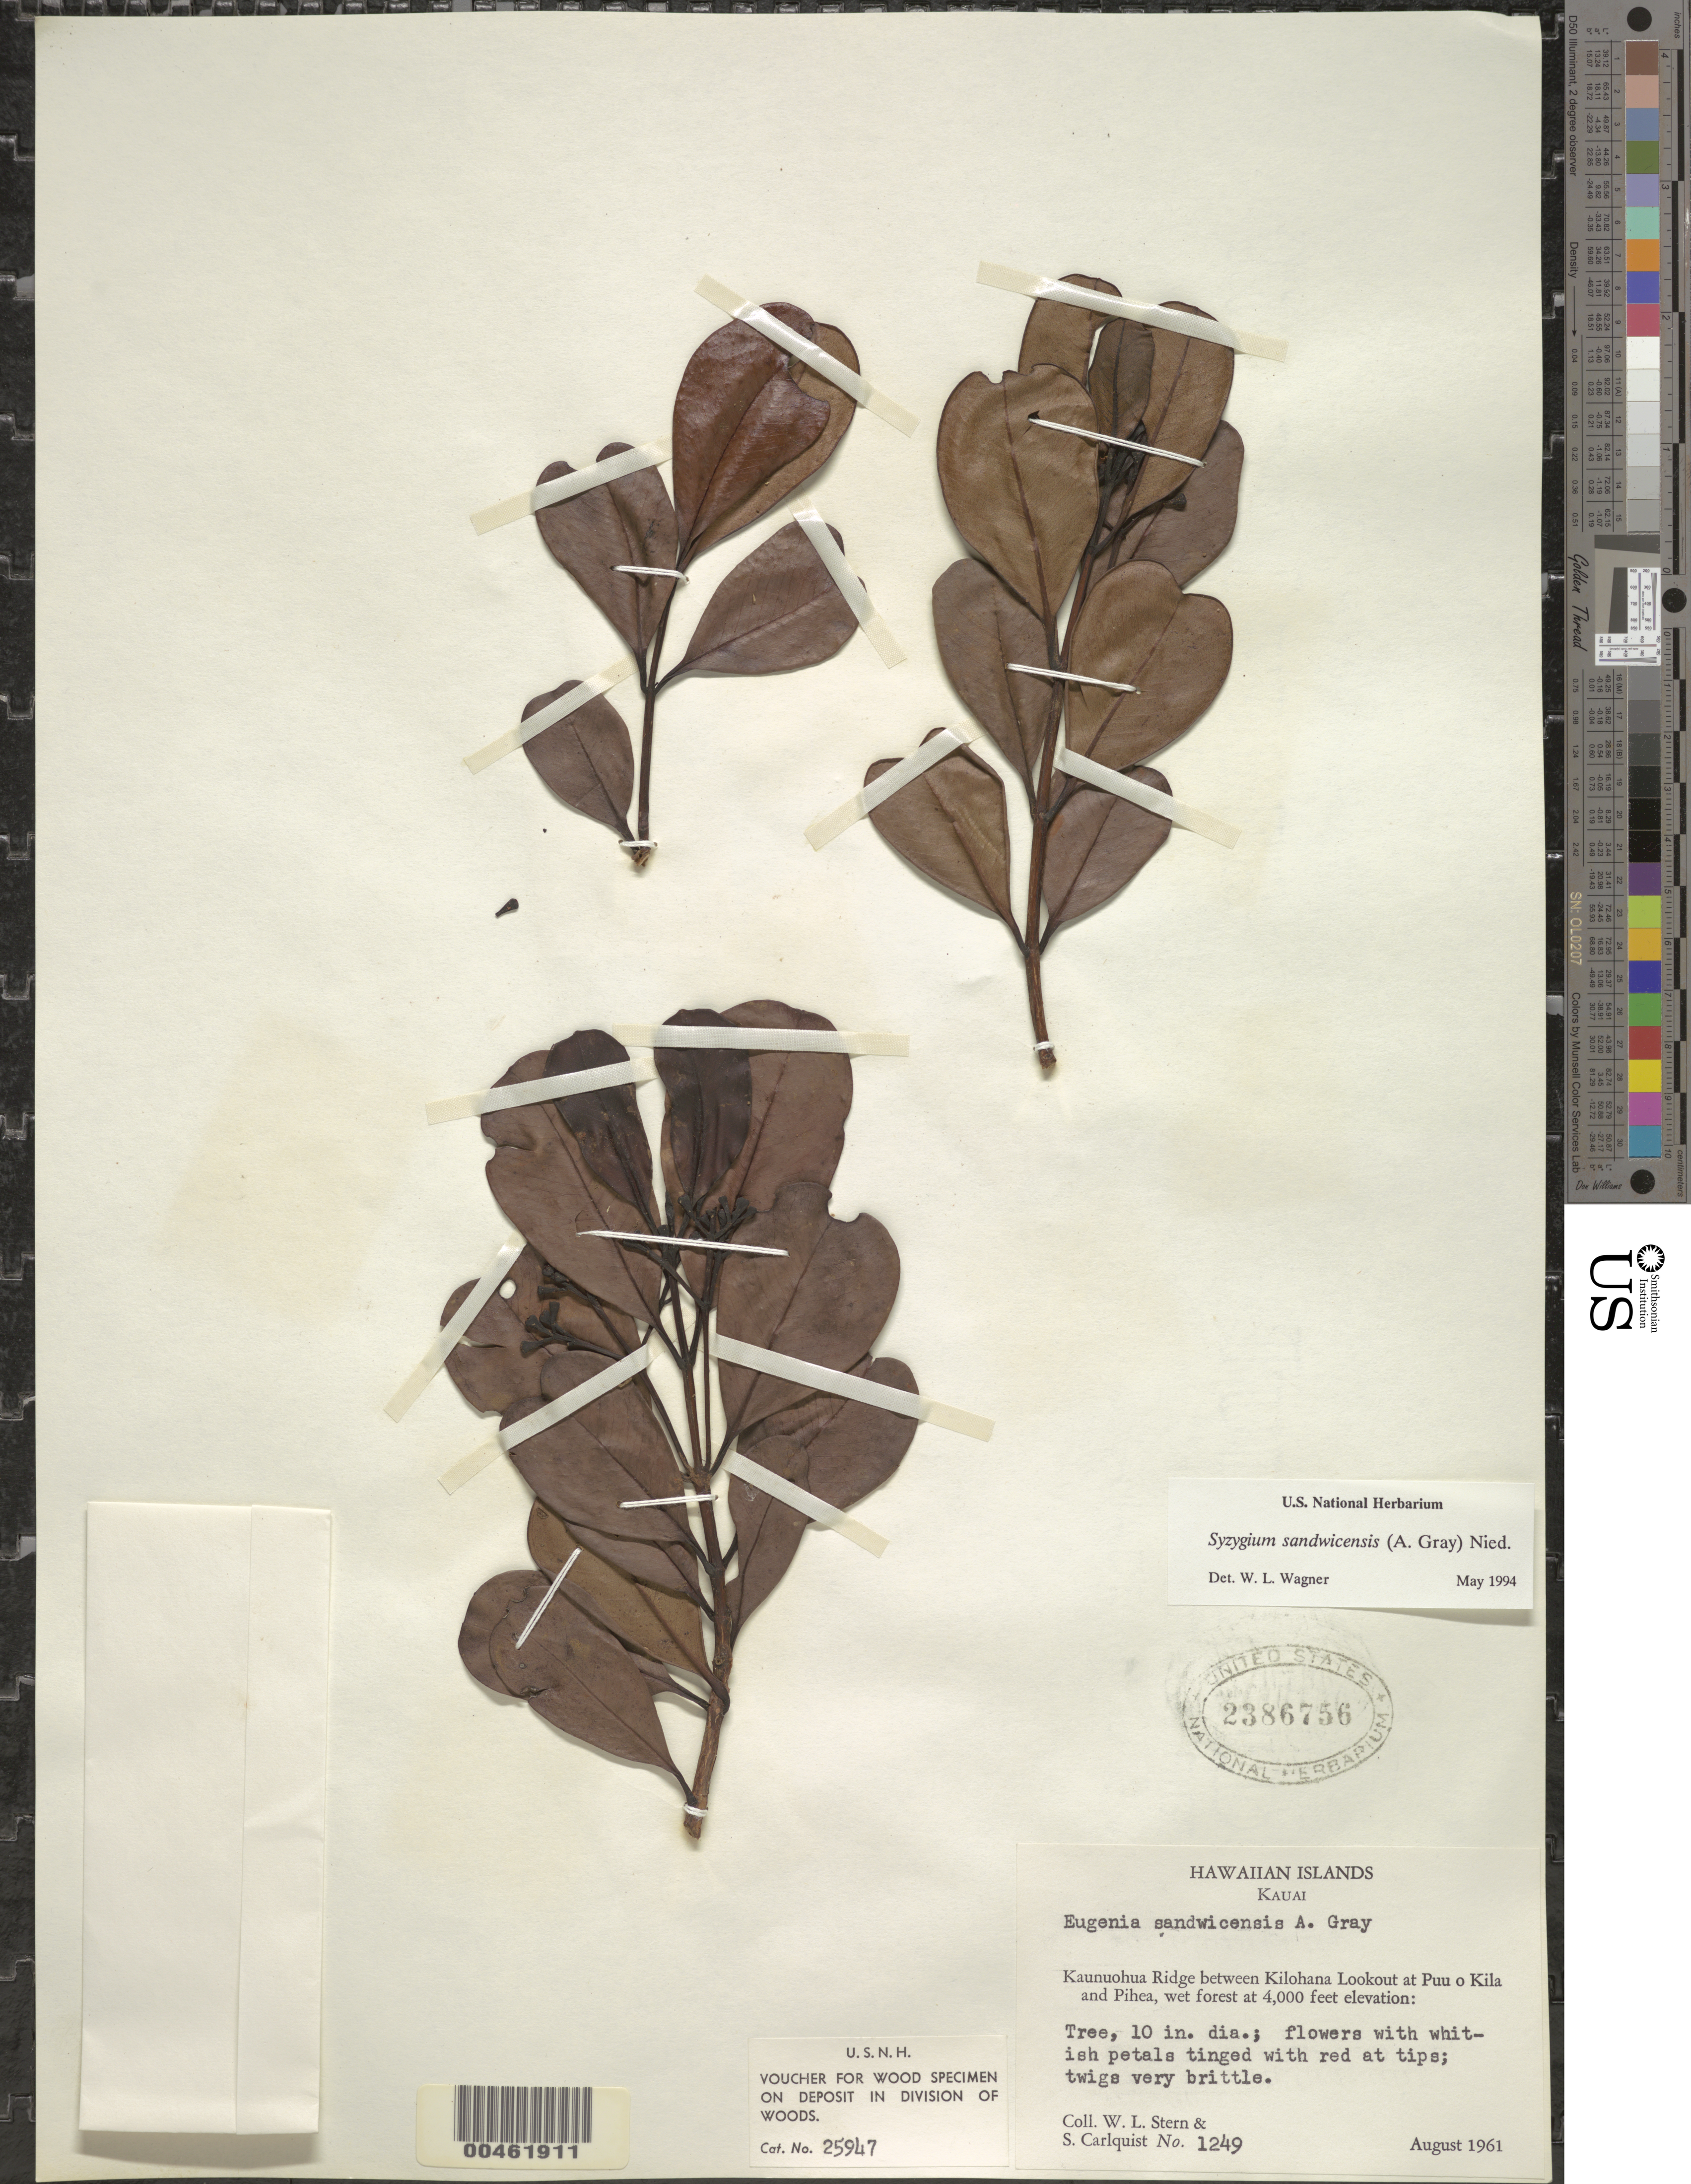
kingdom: Plantae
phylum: Tracheophyta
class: Magnoliopsida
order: Myrtales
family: Myrtaceae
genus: Syzygium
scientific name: Syzygium sandwicense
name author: (A. Gray) Müll. Stuttg.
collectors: W. L. Stern & S. Carlquist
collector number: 1249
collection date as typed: Aug 1961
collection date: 1961-08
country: United States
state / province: Hawaii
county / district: Kauai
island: Kaua'i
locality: Kaunuohua Ridge between Kilohana Lookout at Puu o Kila and Pihea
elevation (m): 1219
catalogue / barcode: US 2386766